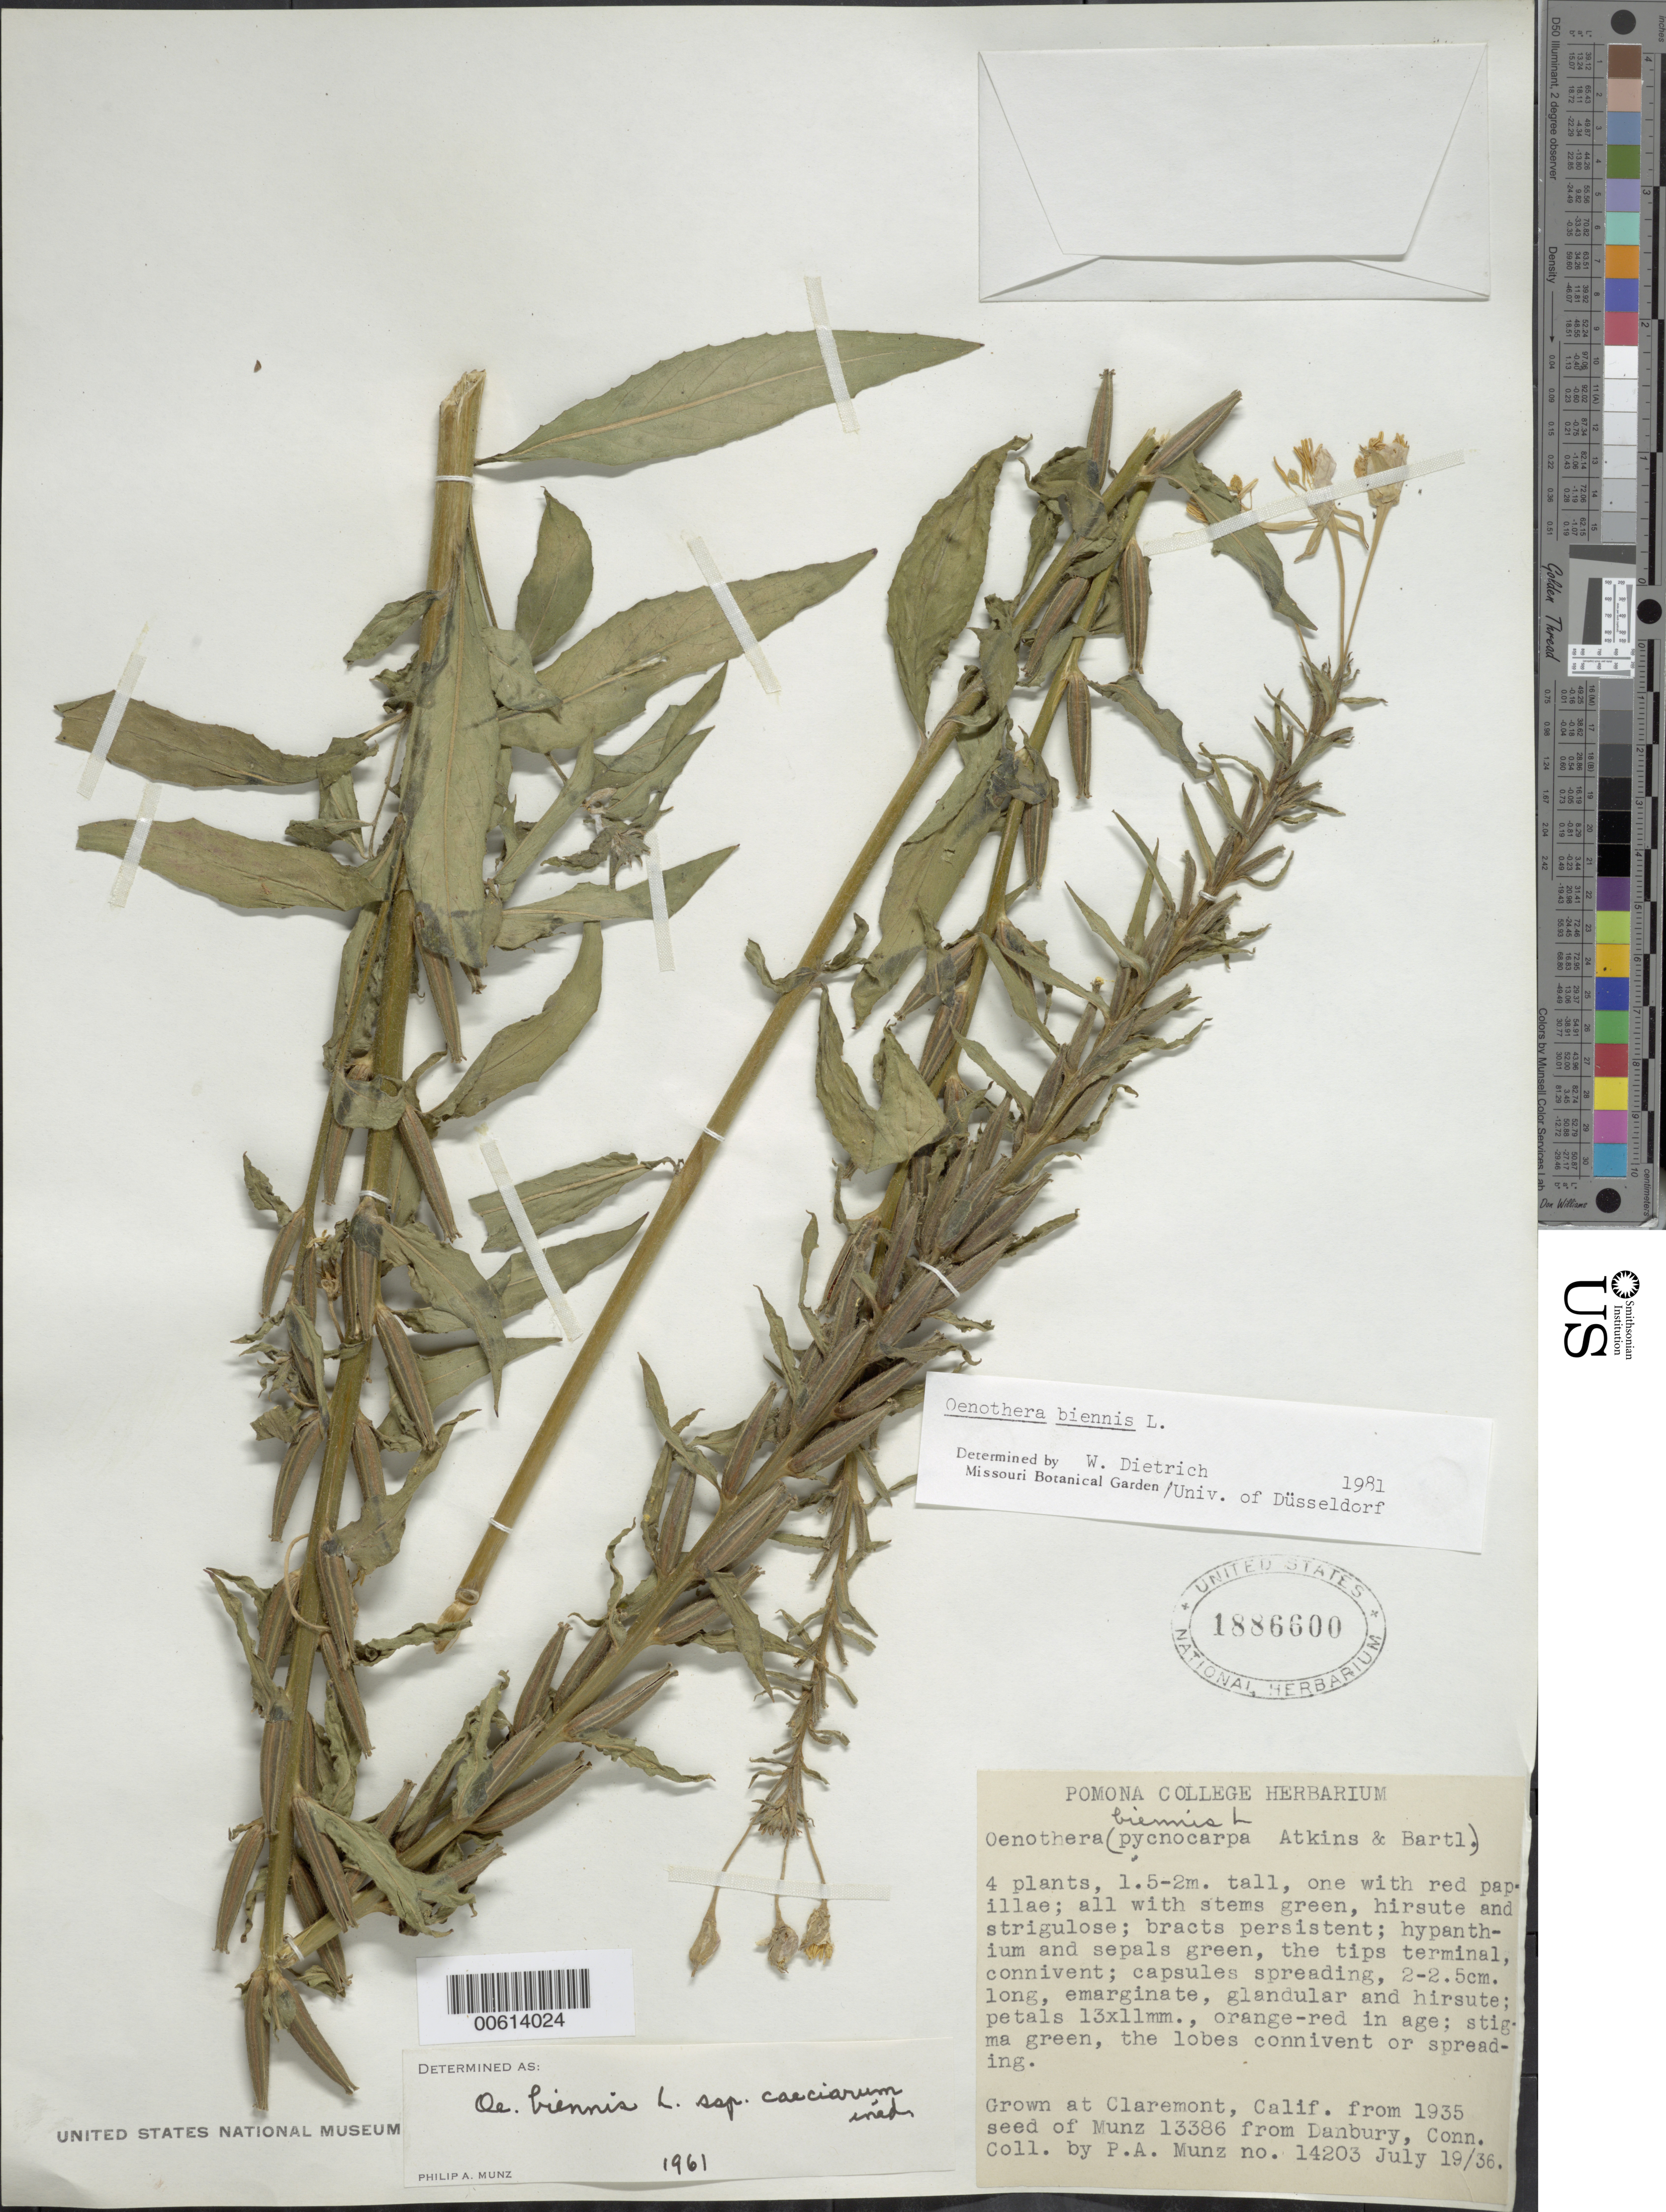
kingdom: Plantae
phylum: Tracheophyta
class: Magnoliopsida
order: Myrtales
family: Onagraceae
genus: Oenothera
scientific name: Oenothera biennis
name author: L.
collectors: P. A. Munz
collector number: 14203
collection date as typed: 19 Jul 1936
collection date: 1936-07-19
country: United States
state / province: California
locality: Claremont, Pomona College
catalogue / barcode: US 1886600